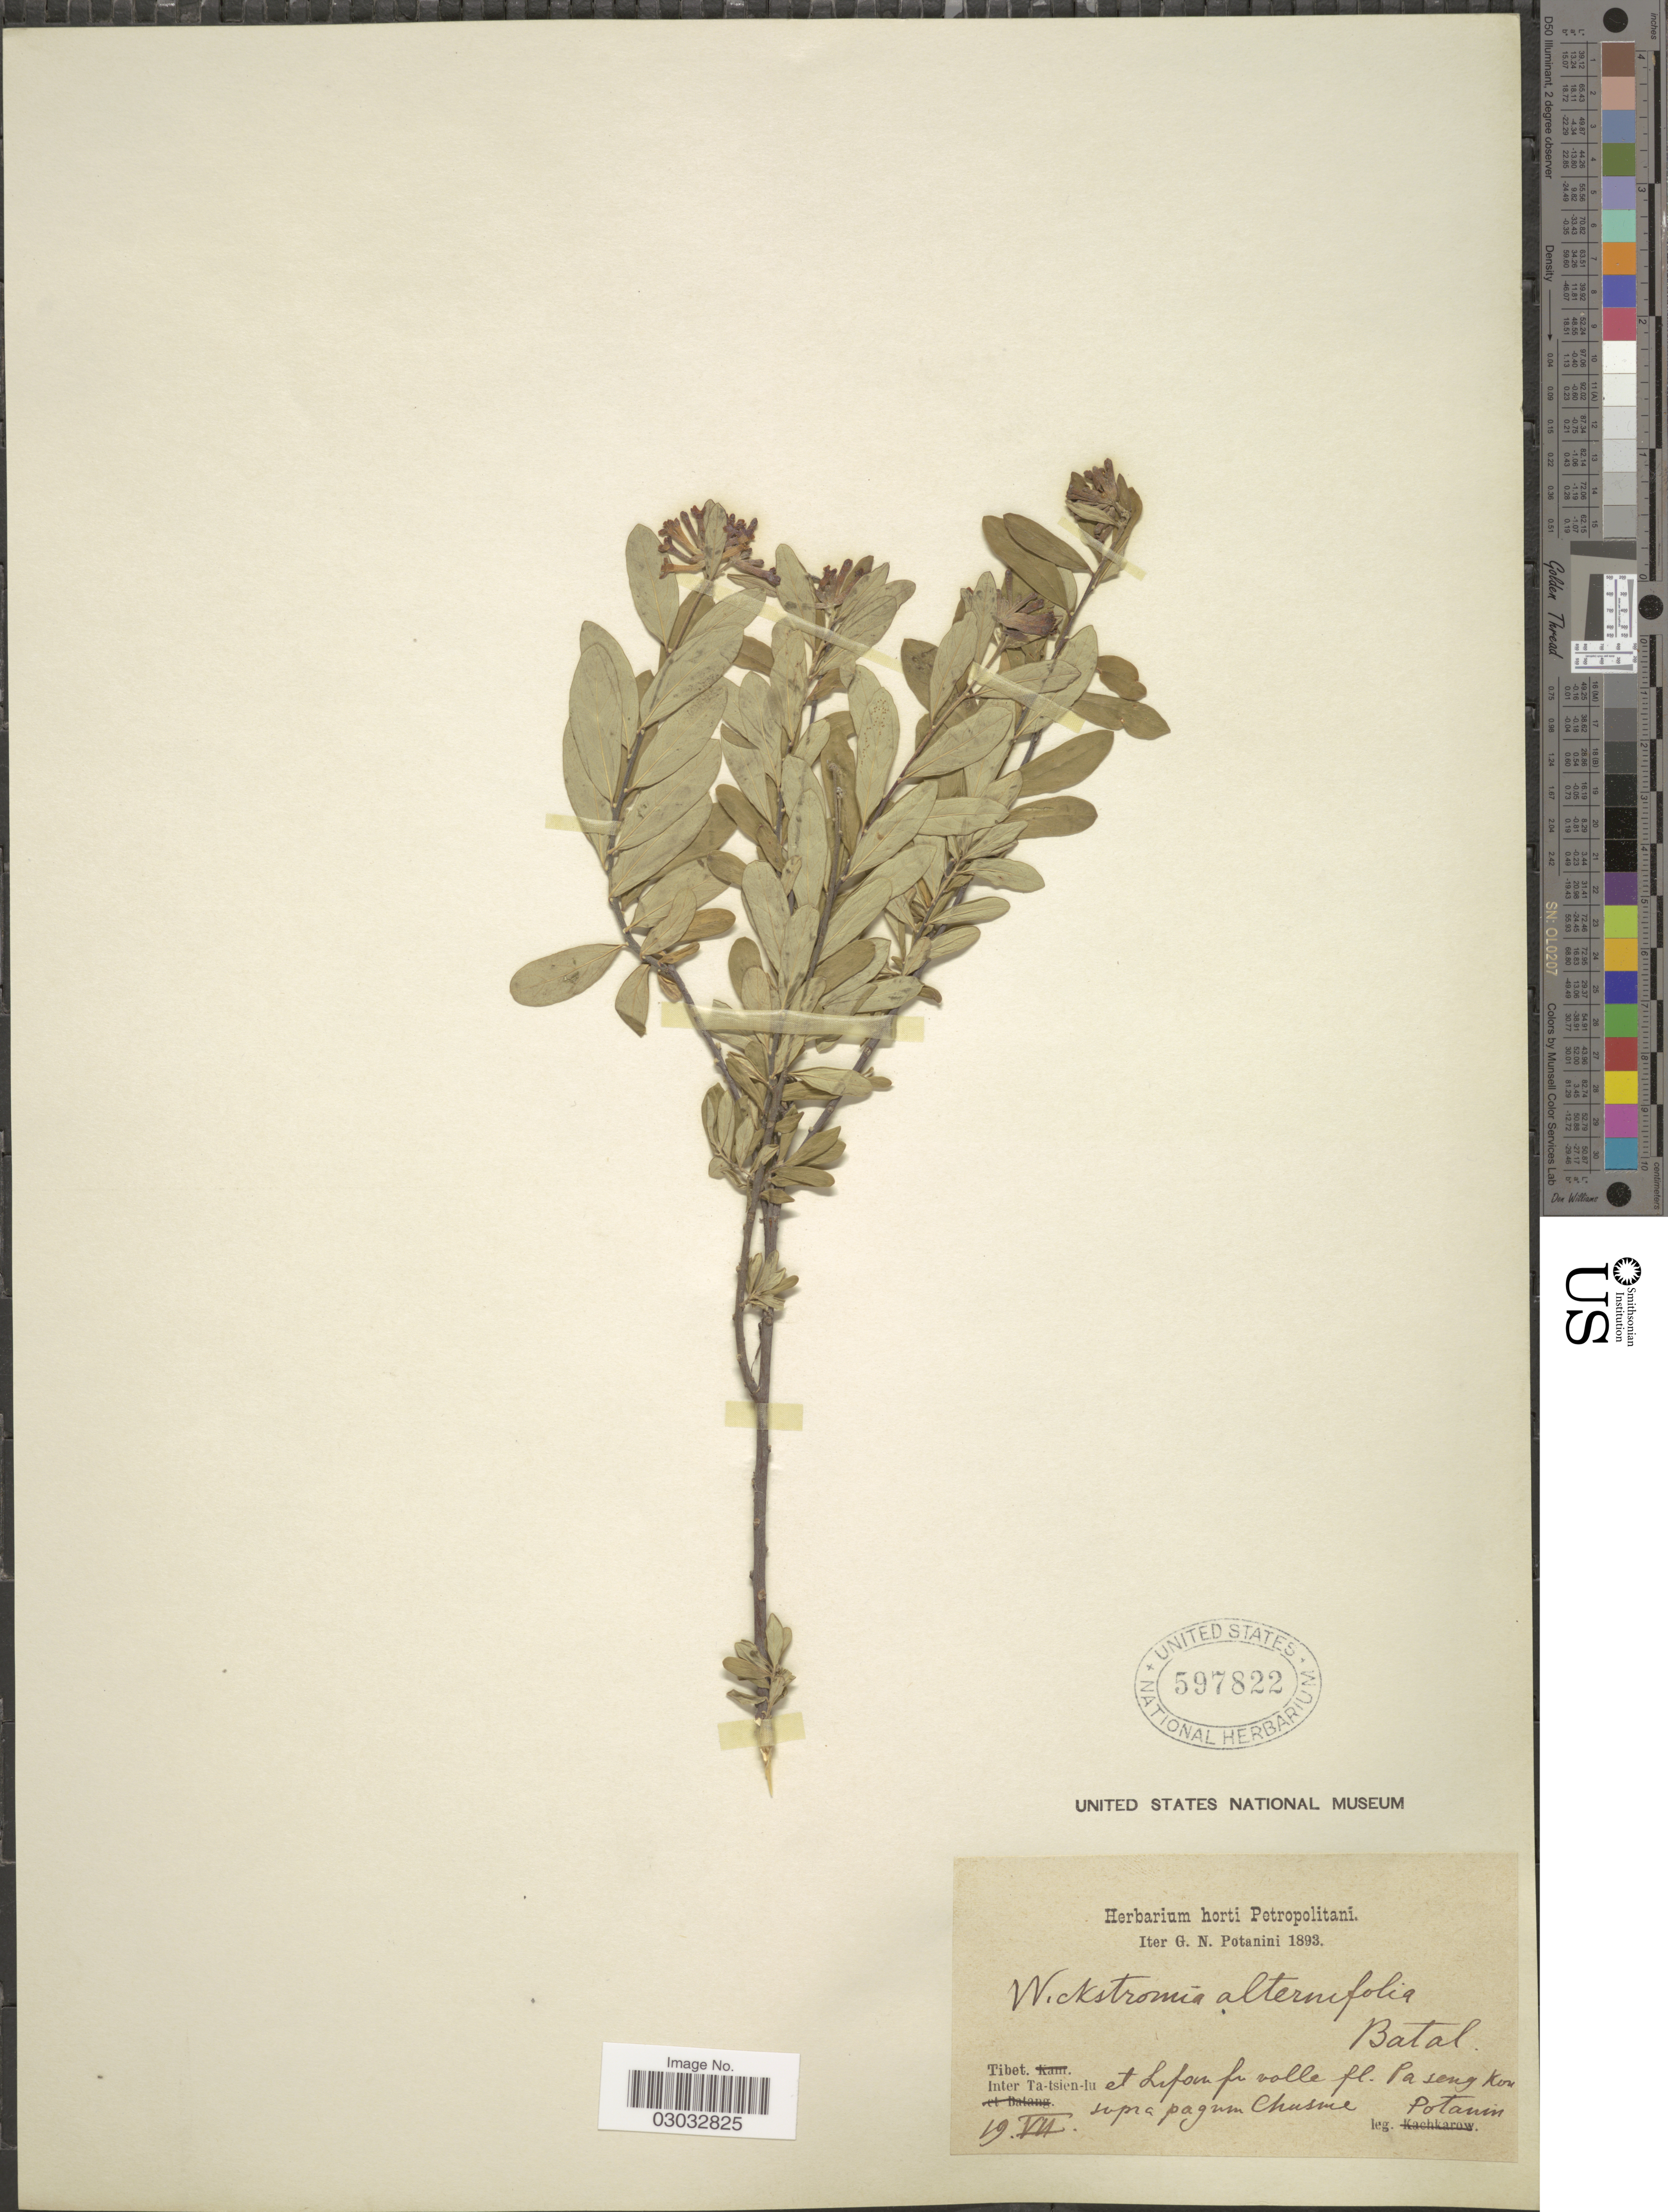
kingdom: Plantae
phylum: Tracheophyta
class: Magnoliopsida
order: Malvales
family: Thymelaeaceae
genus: Wikstroemia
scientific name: Wikstroemia alternifolia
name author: Batalin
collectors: Potanin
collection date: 1893-07-19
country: China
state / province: Xizang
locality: Tibet, Inter Ta-tsien-Iu et Lifou fi volle fl. Pa seng Kow supra pagum Chusme.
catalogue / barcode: US 597822